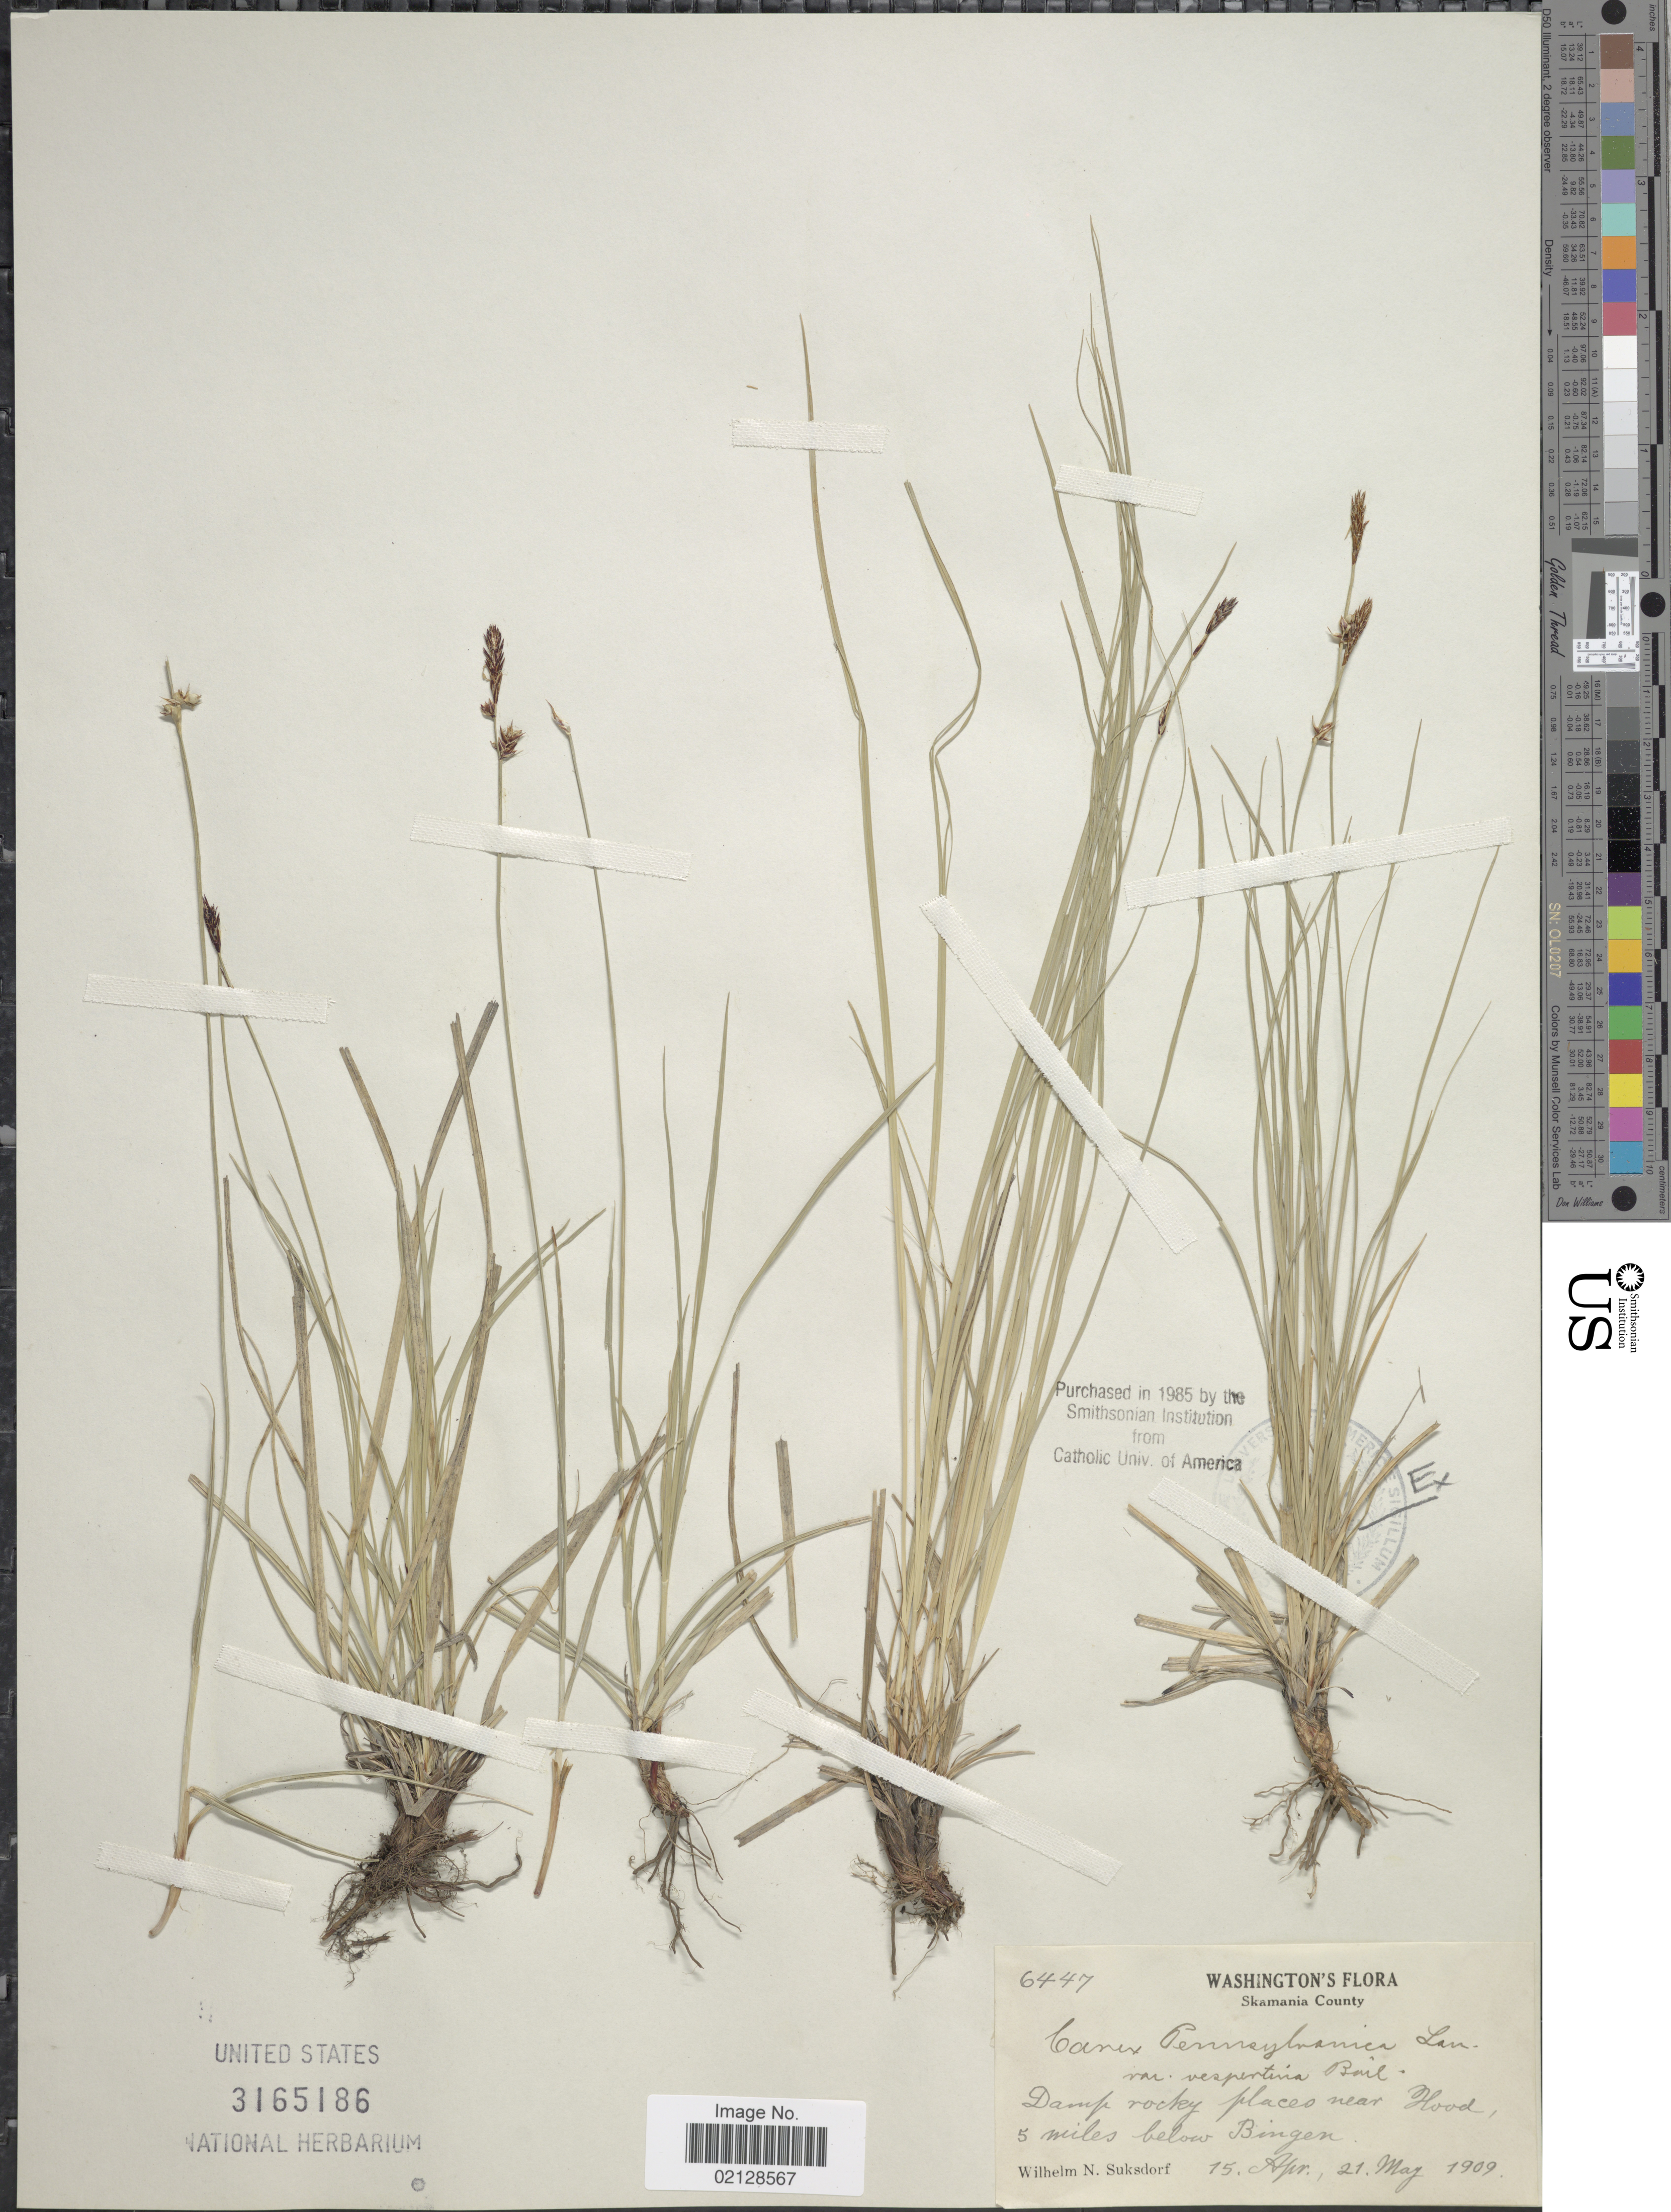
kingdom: Plantae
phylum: Tracheophyta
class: Liliopsida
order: Poales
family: Cyperaceae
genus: Carex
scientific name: Carex pensylvanica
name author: Lam.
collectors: W. N. Suksdorf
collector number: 6447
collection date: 1909-04-15/1909-05-21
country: United States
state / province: Washington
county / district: Skamania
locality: Skamania County, Damp rocky places near flood, 5 miles below Bingen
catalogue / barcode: US 3165186